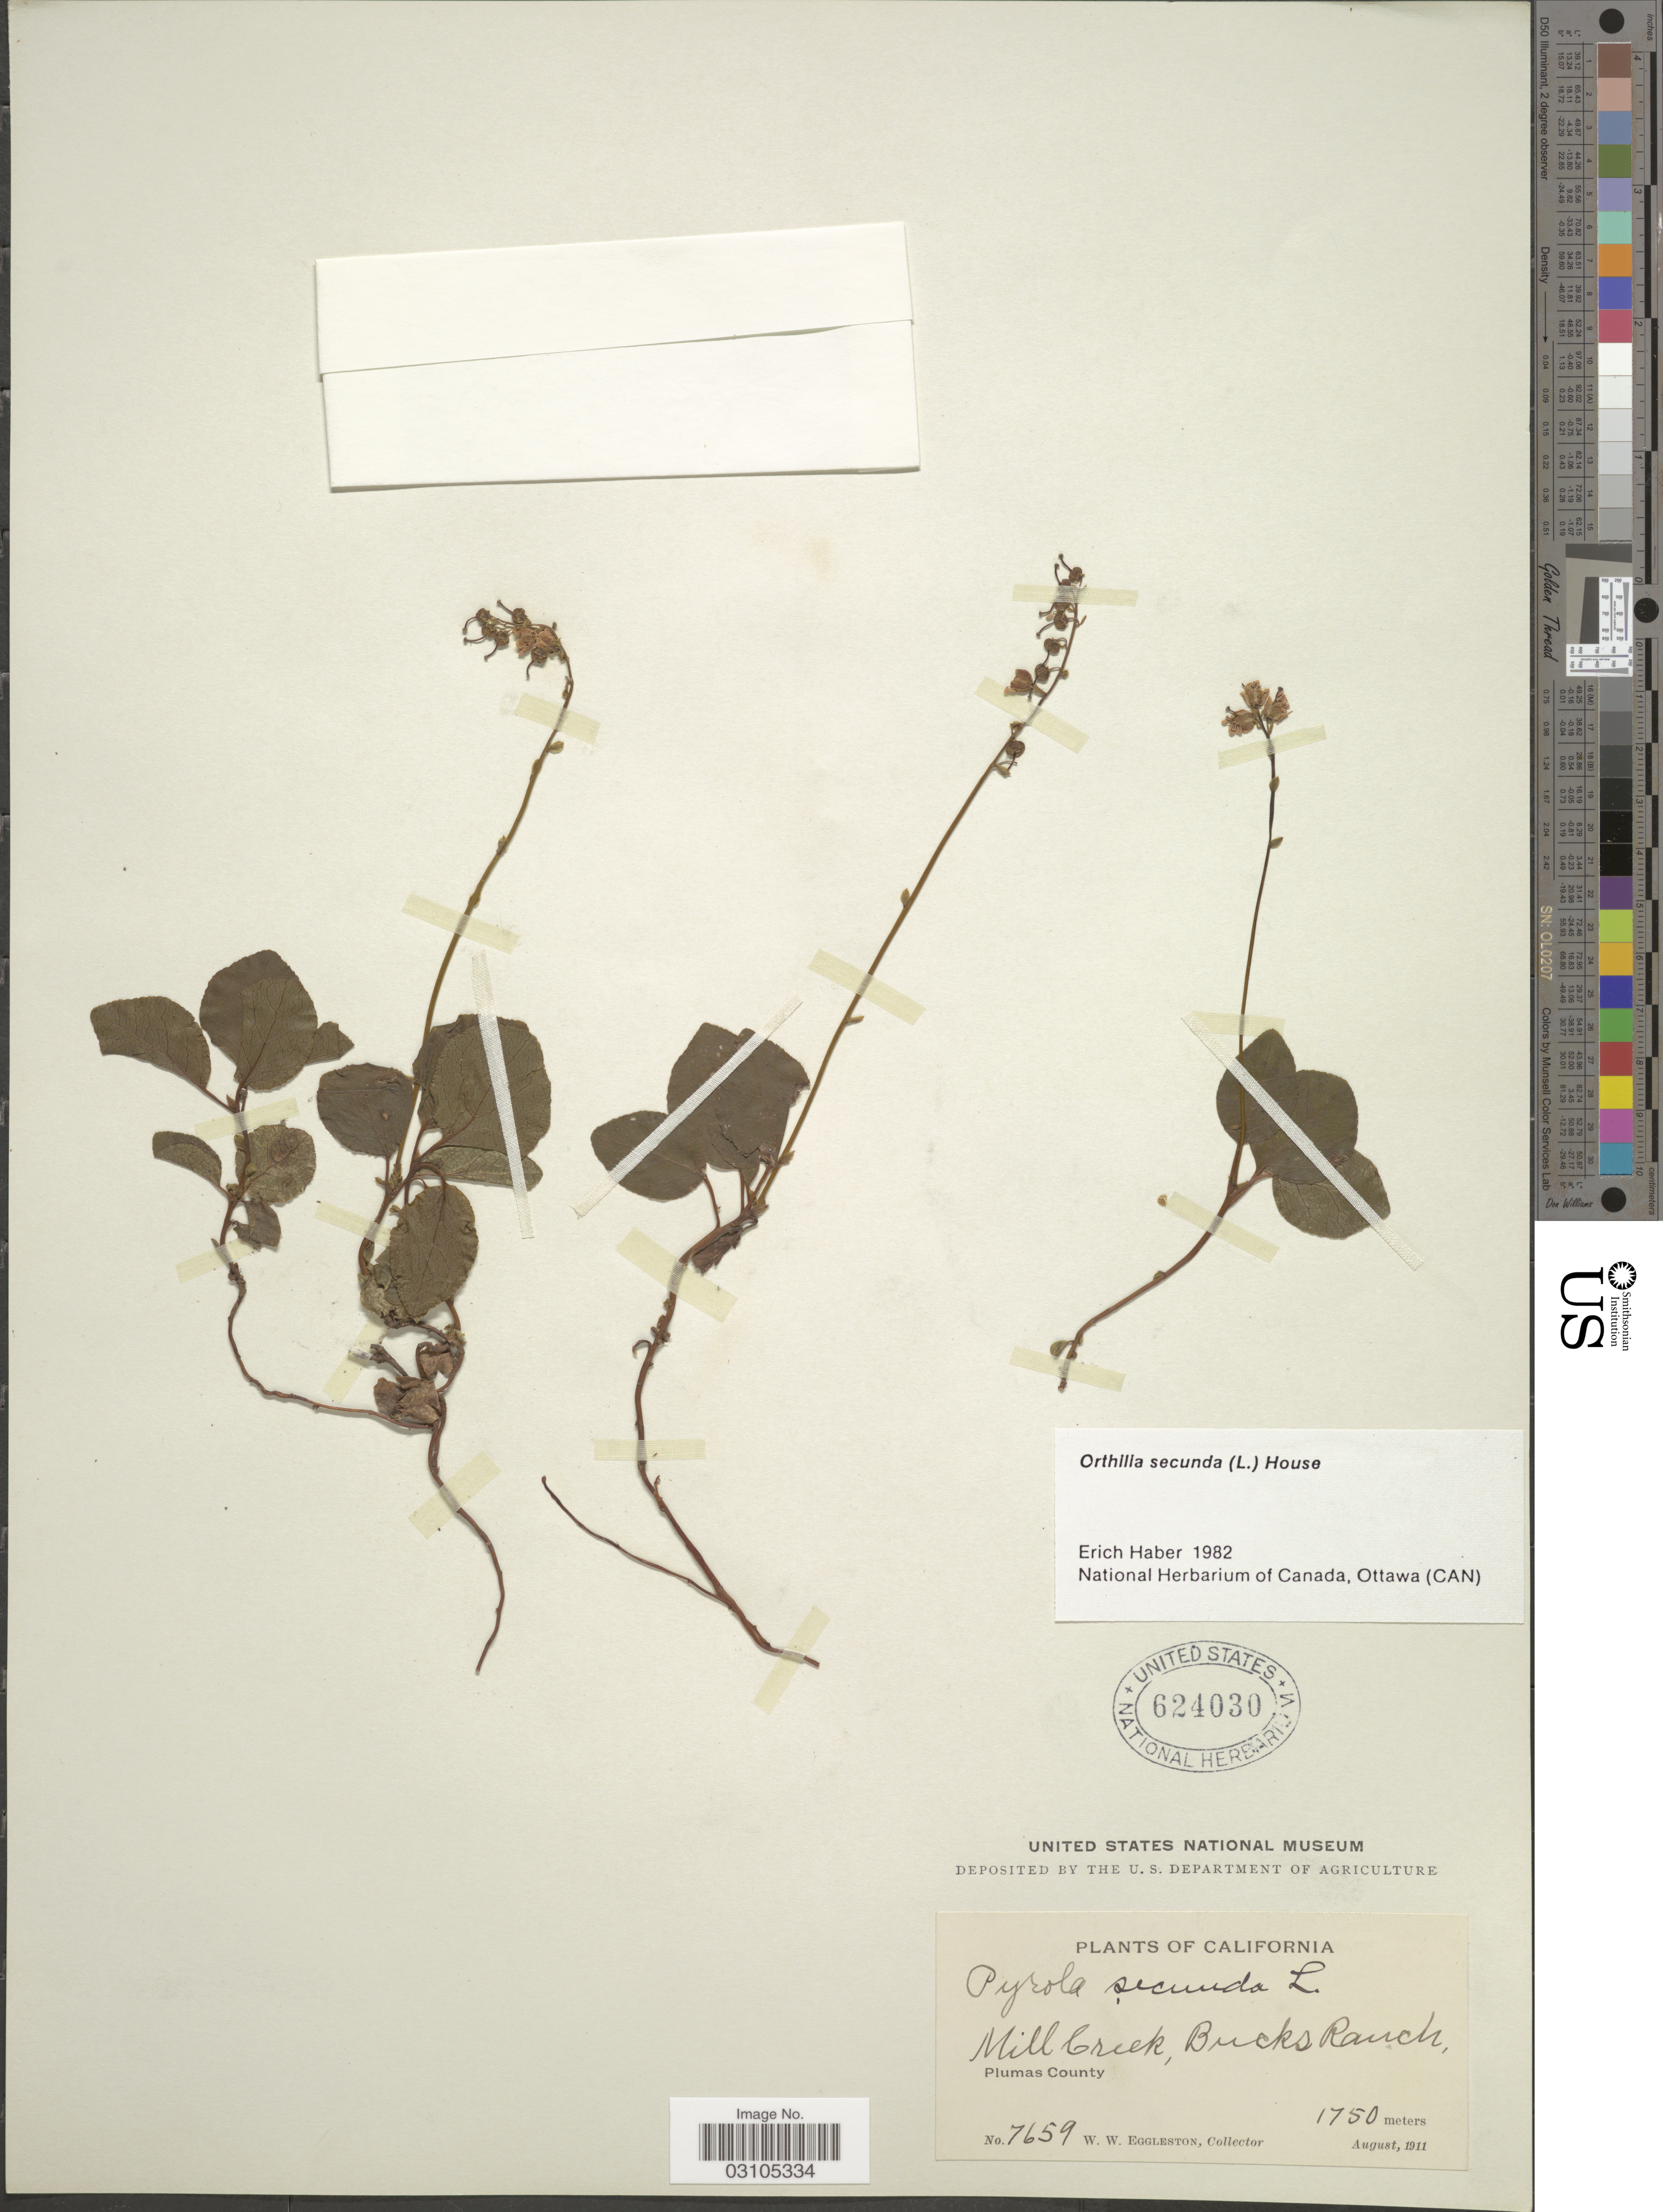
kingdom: Plantae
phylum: Tracheophyta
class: Magnoliopsida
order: Ericales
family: Ericaceae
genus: Orthilia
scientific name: Orthilia secunda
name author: (L.) House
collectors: W. W. Eggleston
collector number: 7659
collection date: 1911-08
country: United States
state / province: California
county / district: Plumas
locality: Mill Creek, Bucks Ranch, Plumas County.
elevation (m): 1750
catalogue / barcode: US 624030